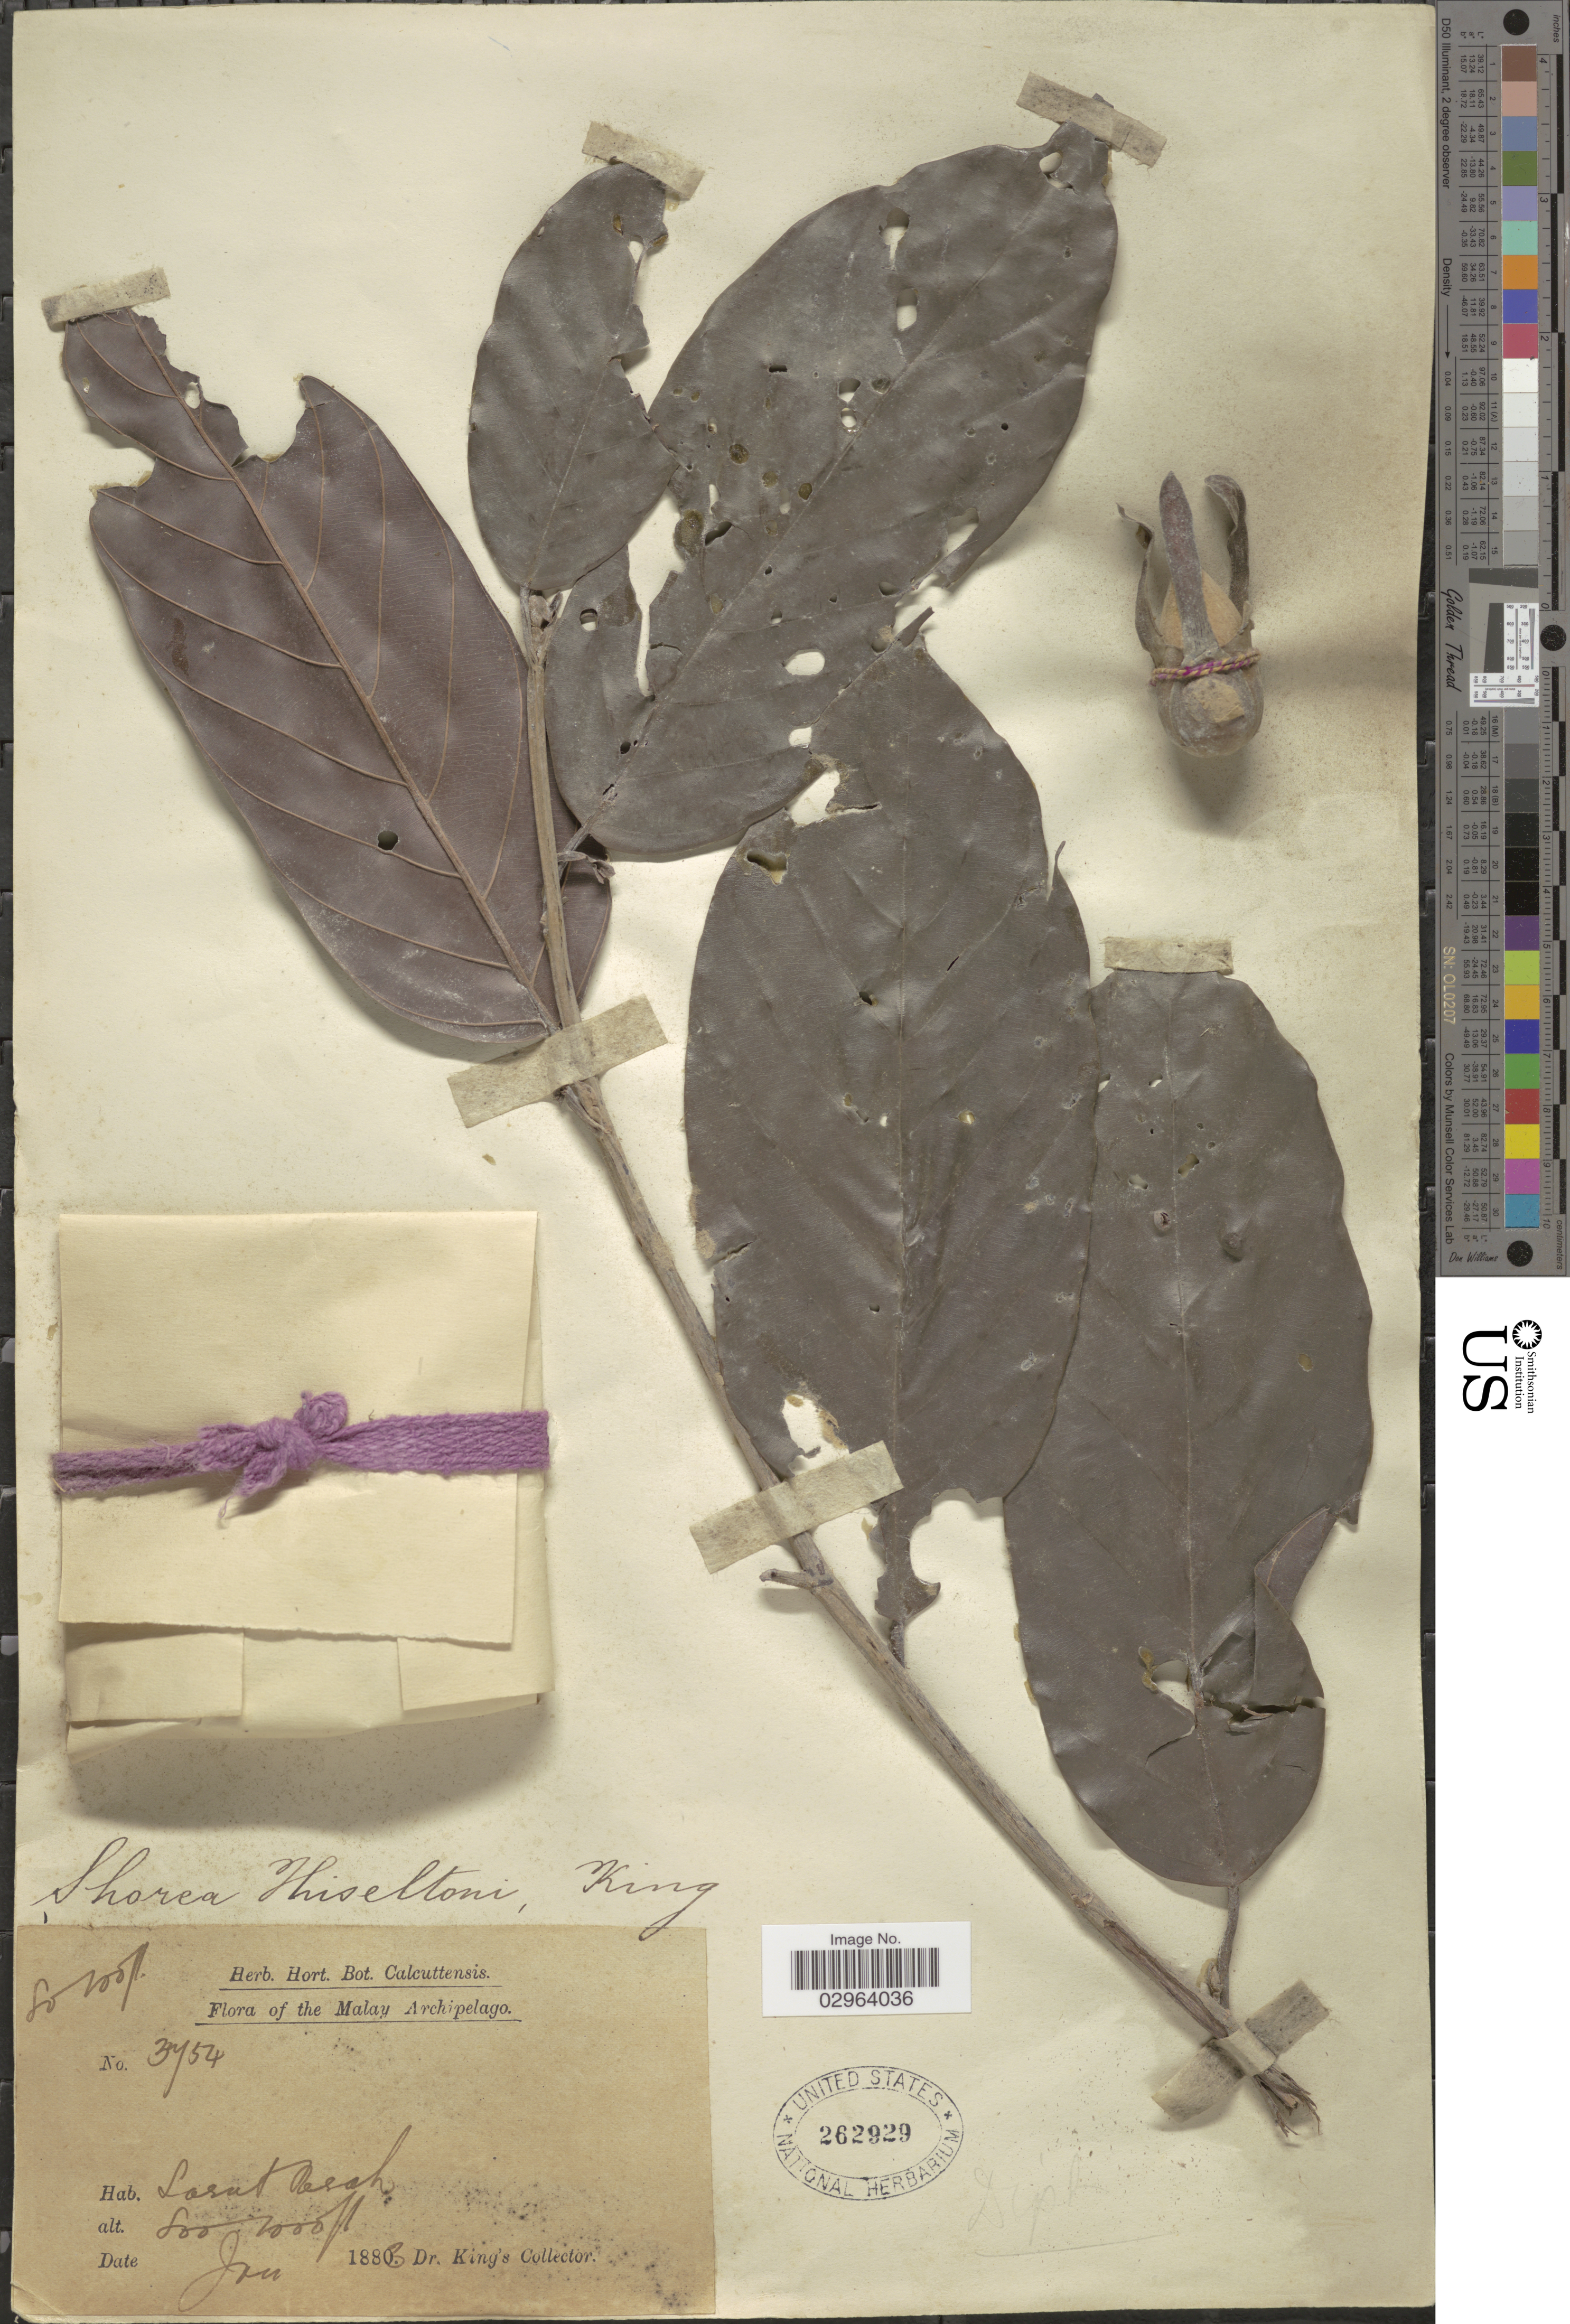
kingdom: Plantae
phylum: Tracheophyta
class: Magnoliopsida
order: Malvales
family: Dipterocarpaceae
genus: Rubroshorea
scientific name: Rubroshorea singkawang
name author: (Miq.) P.S. Ashton & J. Heck.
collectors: Dr. King's collector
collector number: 3754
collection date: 1883-01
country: Malaysia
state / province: Perak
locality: Malay Archipelago. Larut Perak.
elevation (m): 244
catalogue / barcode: US 262929